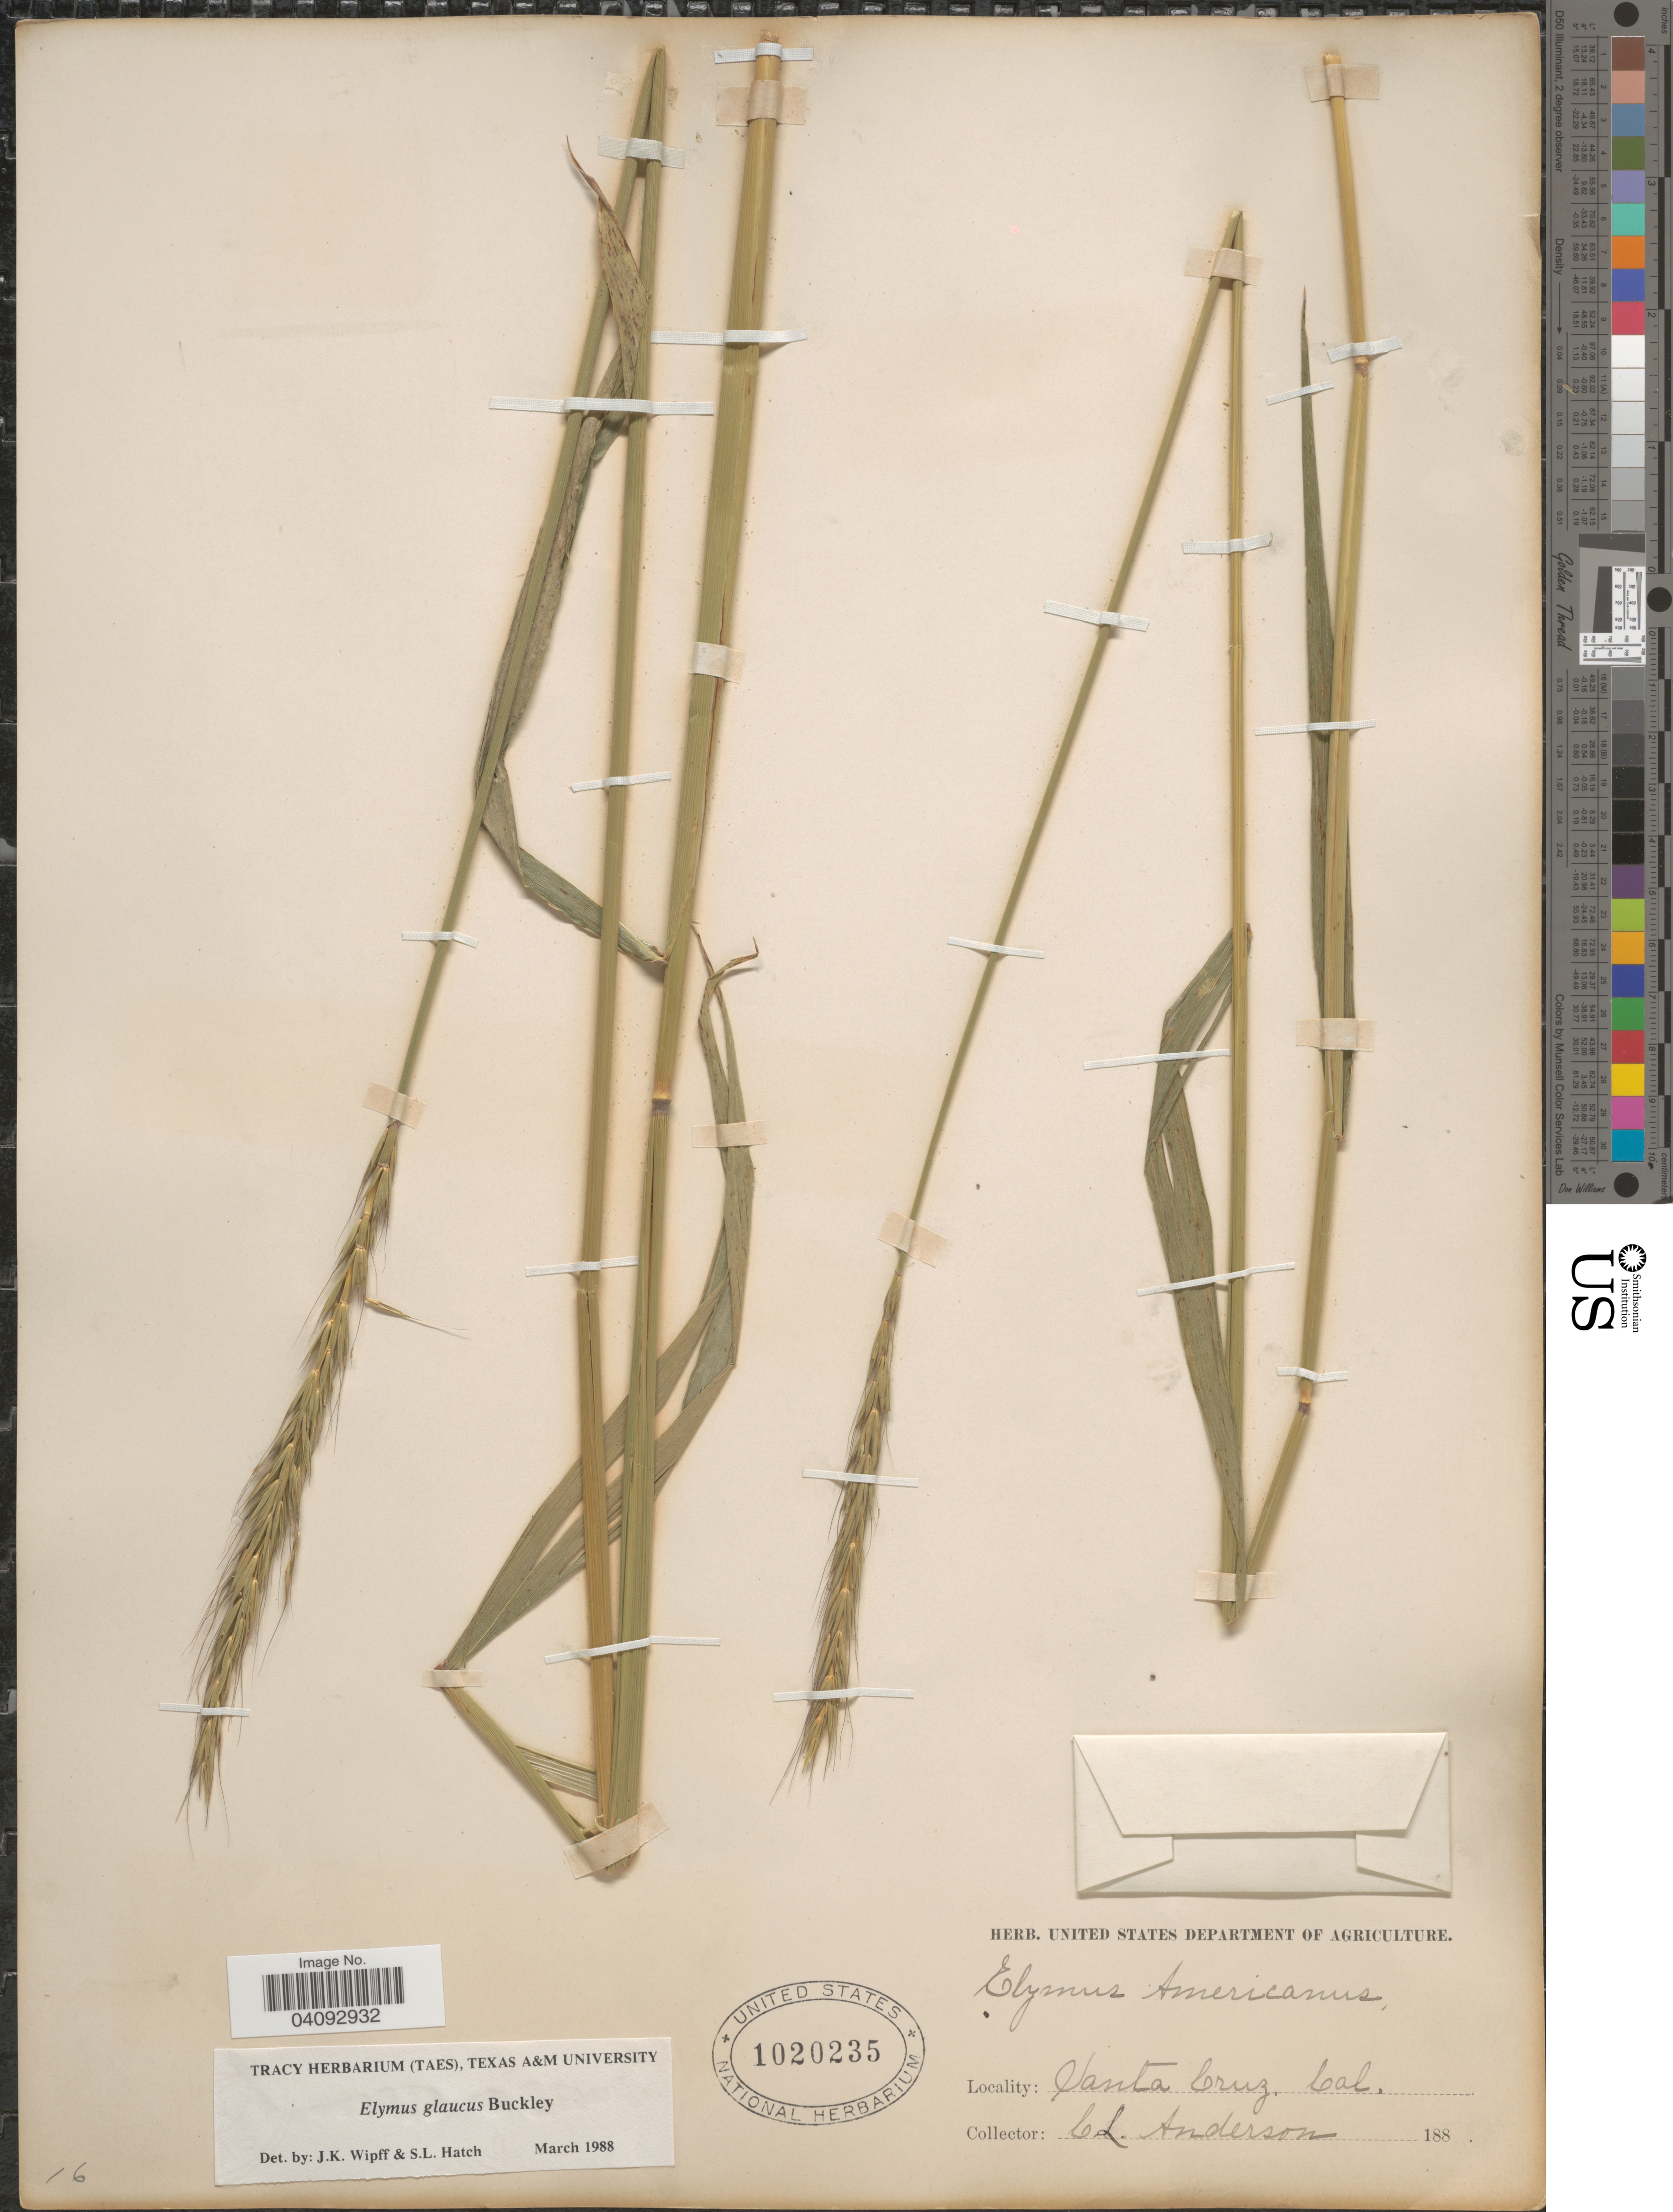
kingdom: Plantae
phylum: Tracheophyta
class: Liliopsida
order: Poales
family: Poaceae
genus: Elymus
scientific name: Elymus glaucus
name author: Buckley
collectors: C. L. Anderson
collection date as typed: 188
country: United States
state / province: California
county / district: Santa Cruz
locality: Santa Cruz.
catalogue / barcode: US 1020235